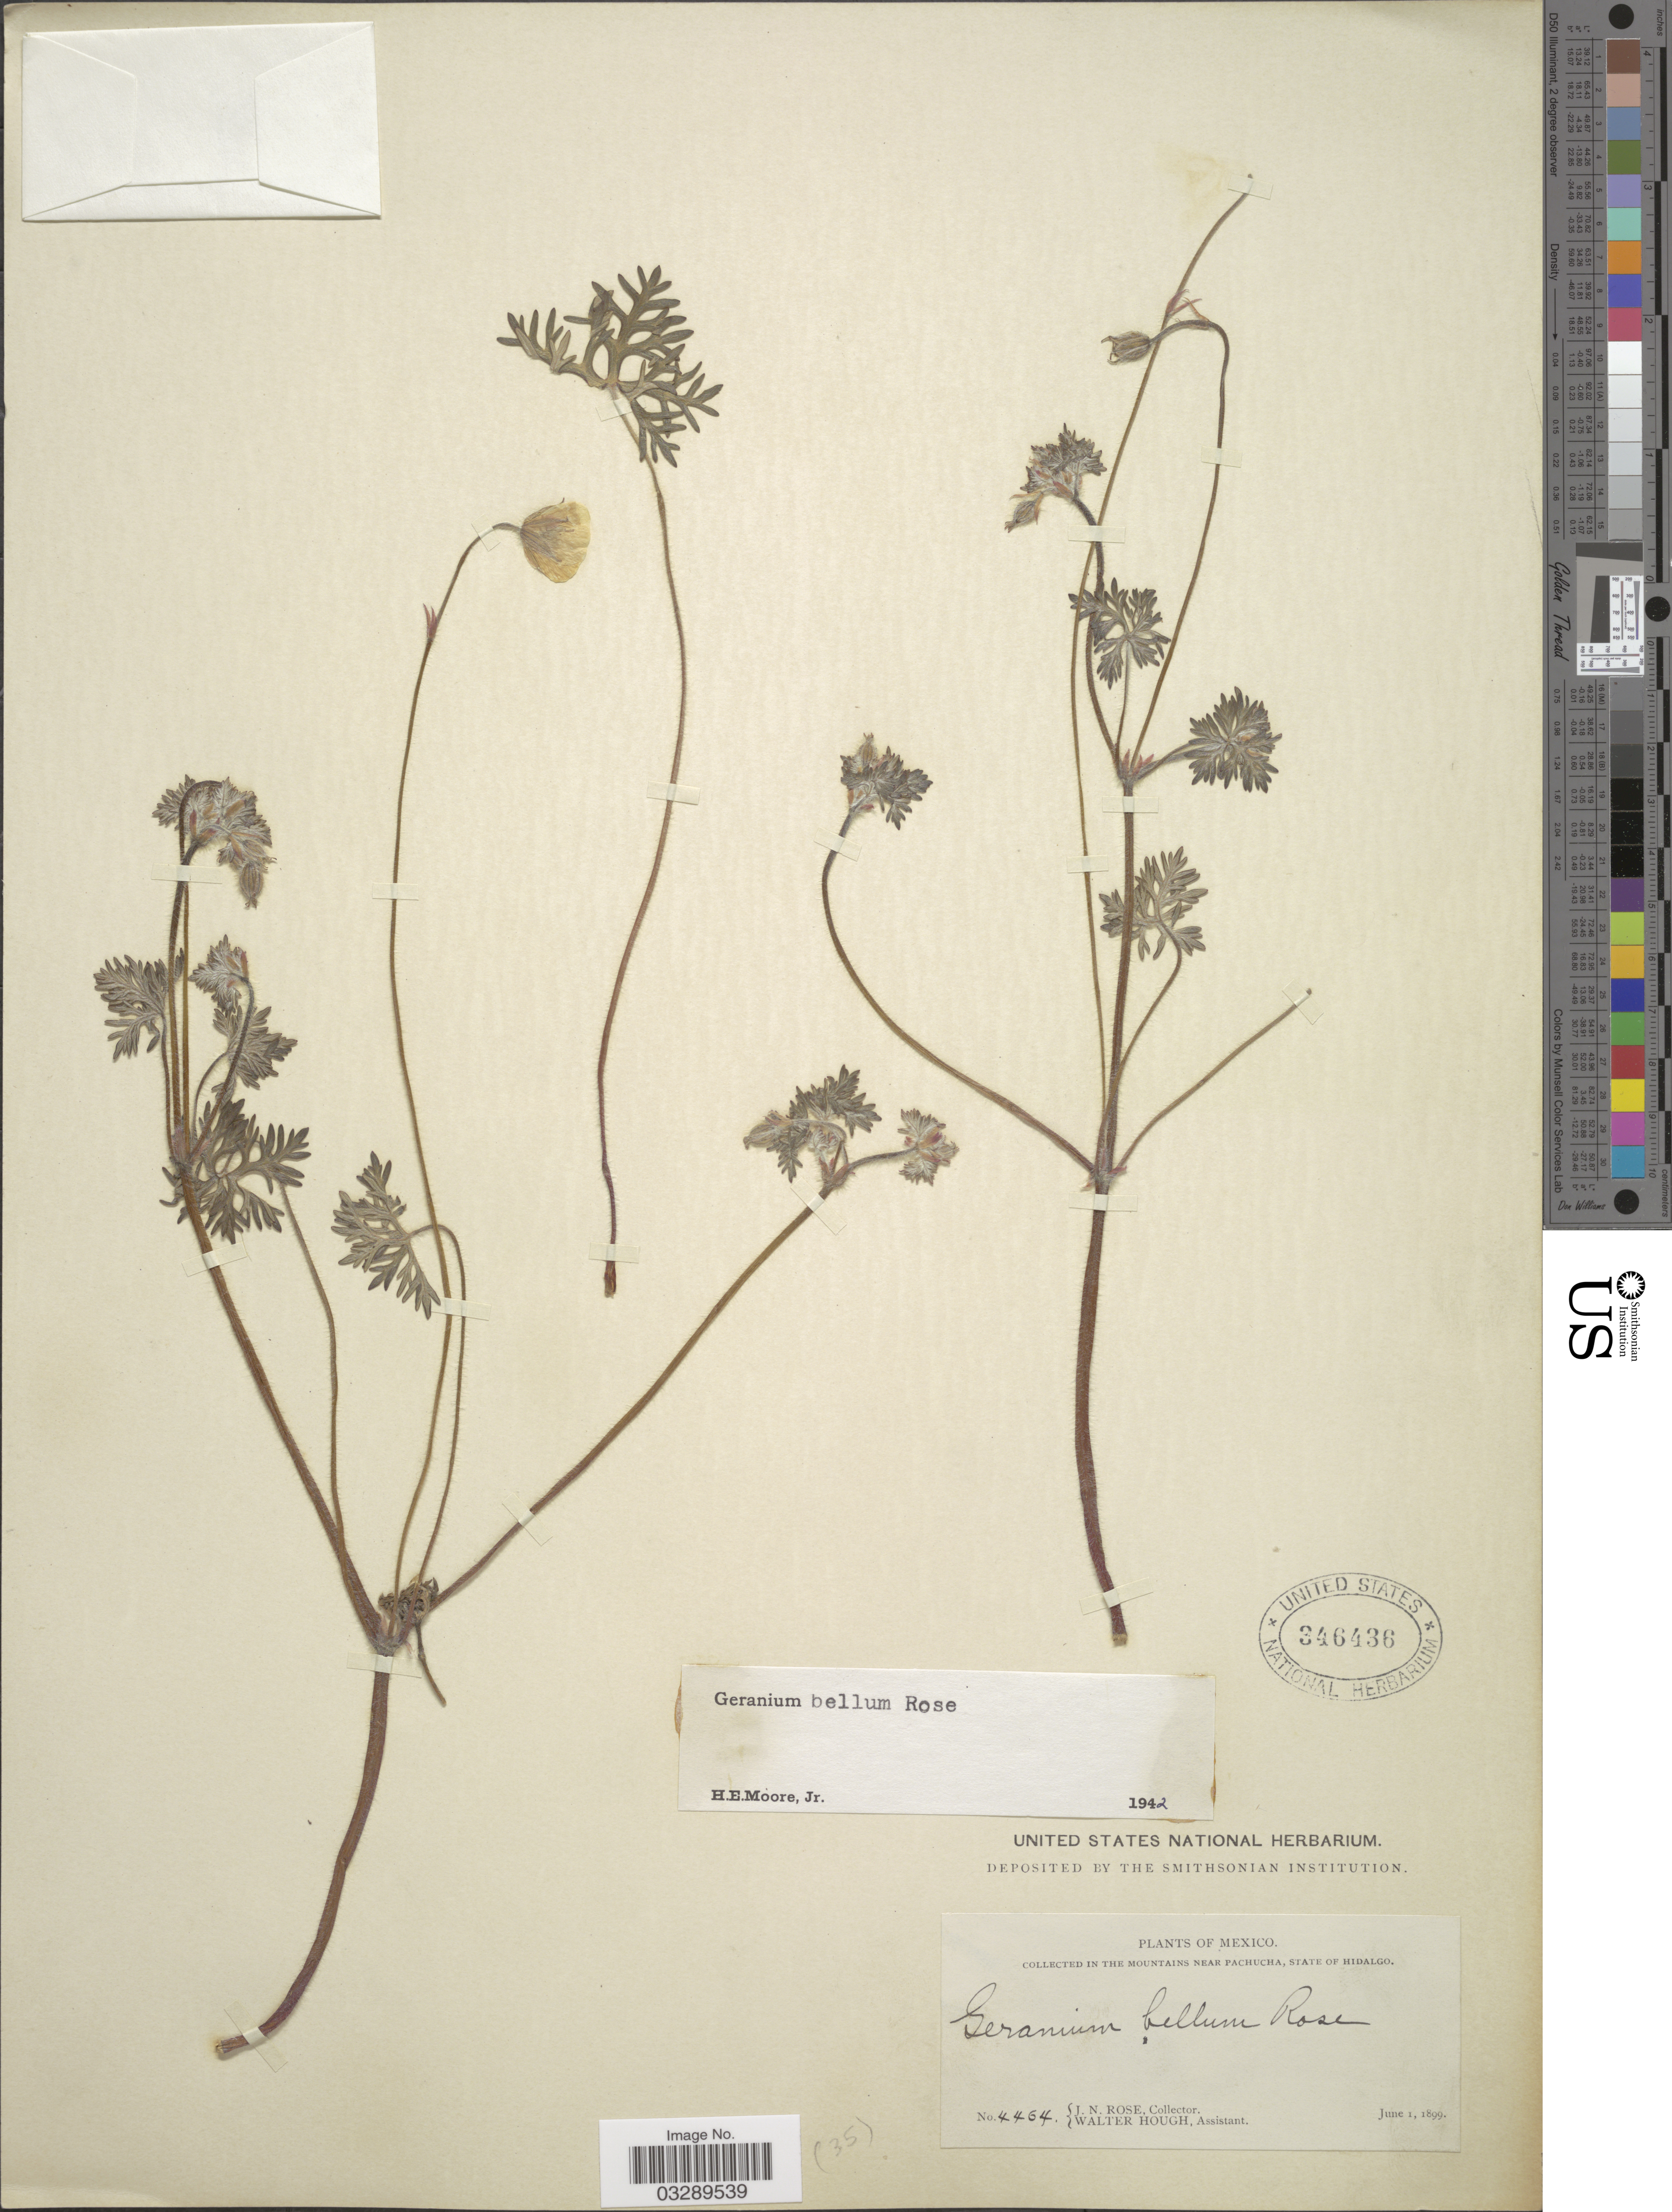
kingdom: Plantae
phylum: Tracheophyta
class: Magnoliopsida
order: Geraniales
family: Geraniaceae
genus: Geranium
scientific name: Geranium bellum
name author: Rose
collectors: J. N. Rose & W. Hough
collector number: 4464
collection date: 1899-06-01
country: Mexico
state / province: Hidalgo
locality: Collected in the Mountains near Pachucha, State of Hidalgo.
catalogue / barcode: US 346436